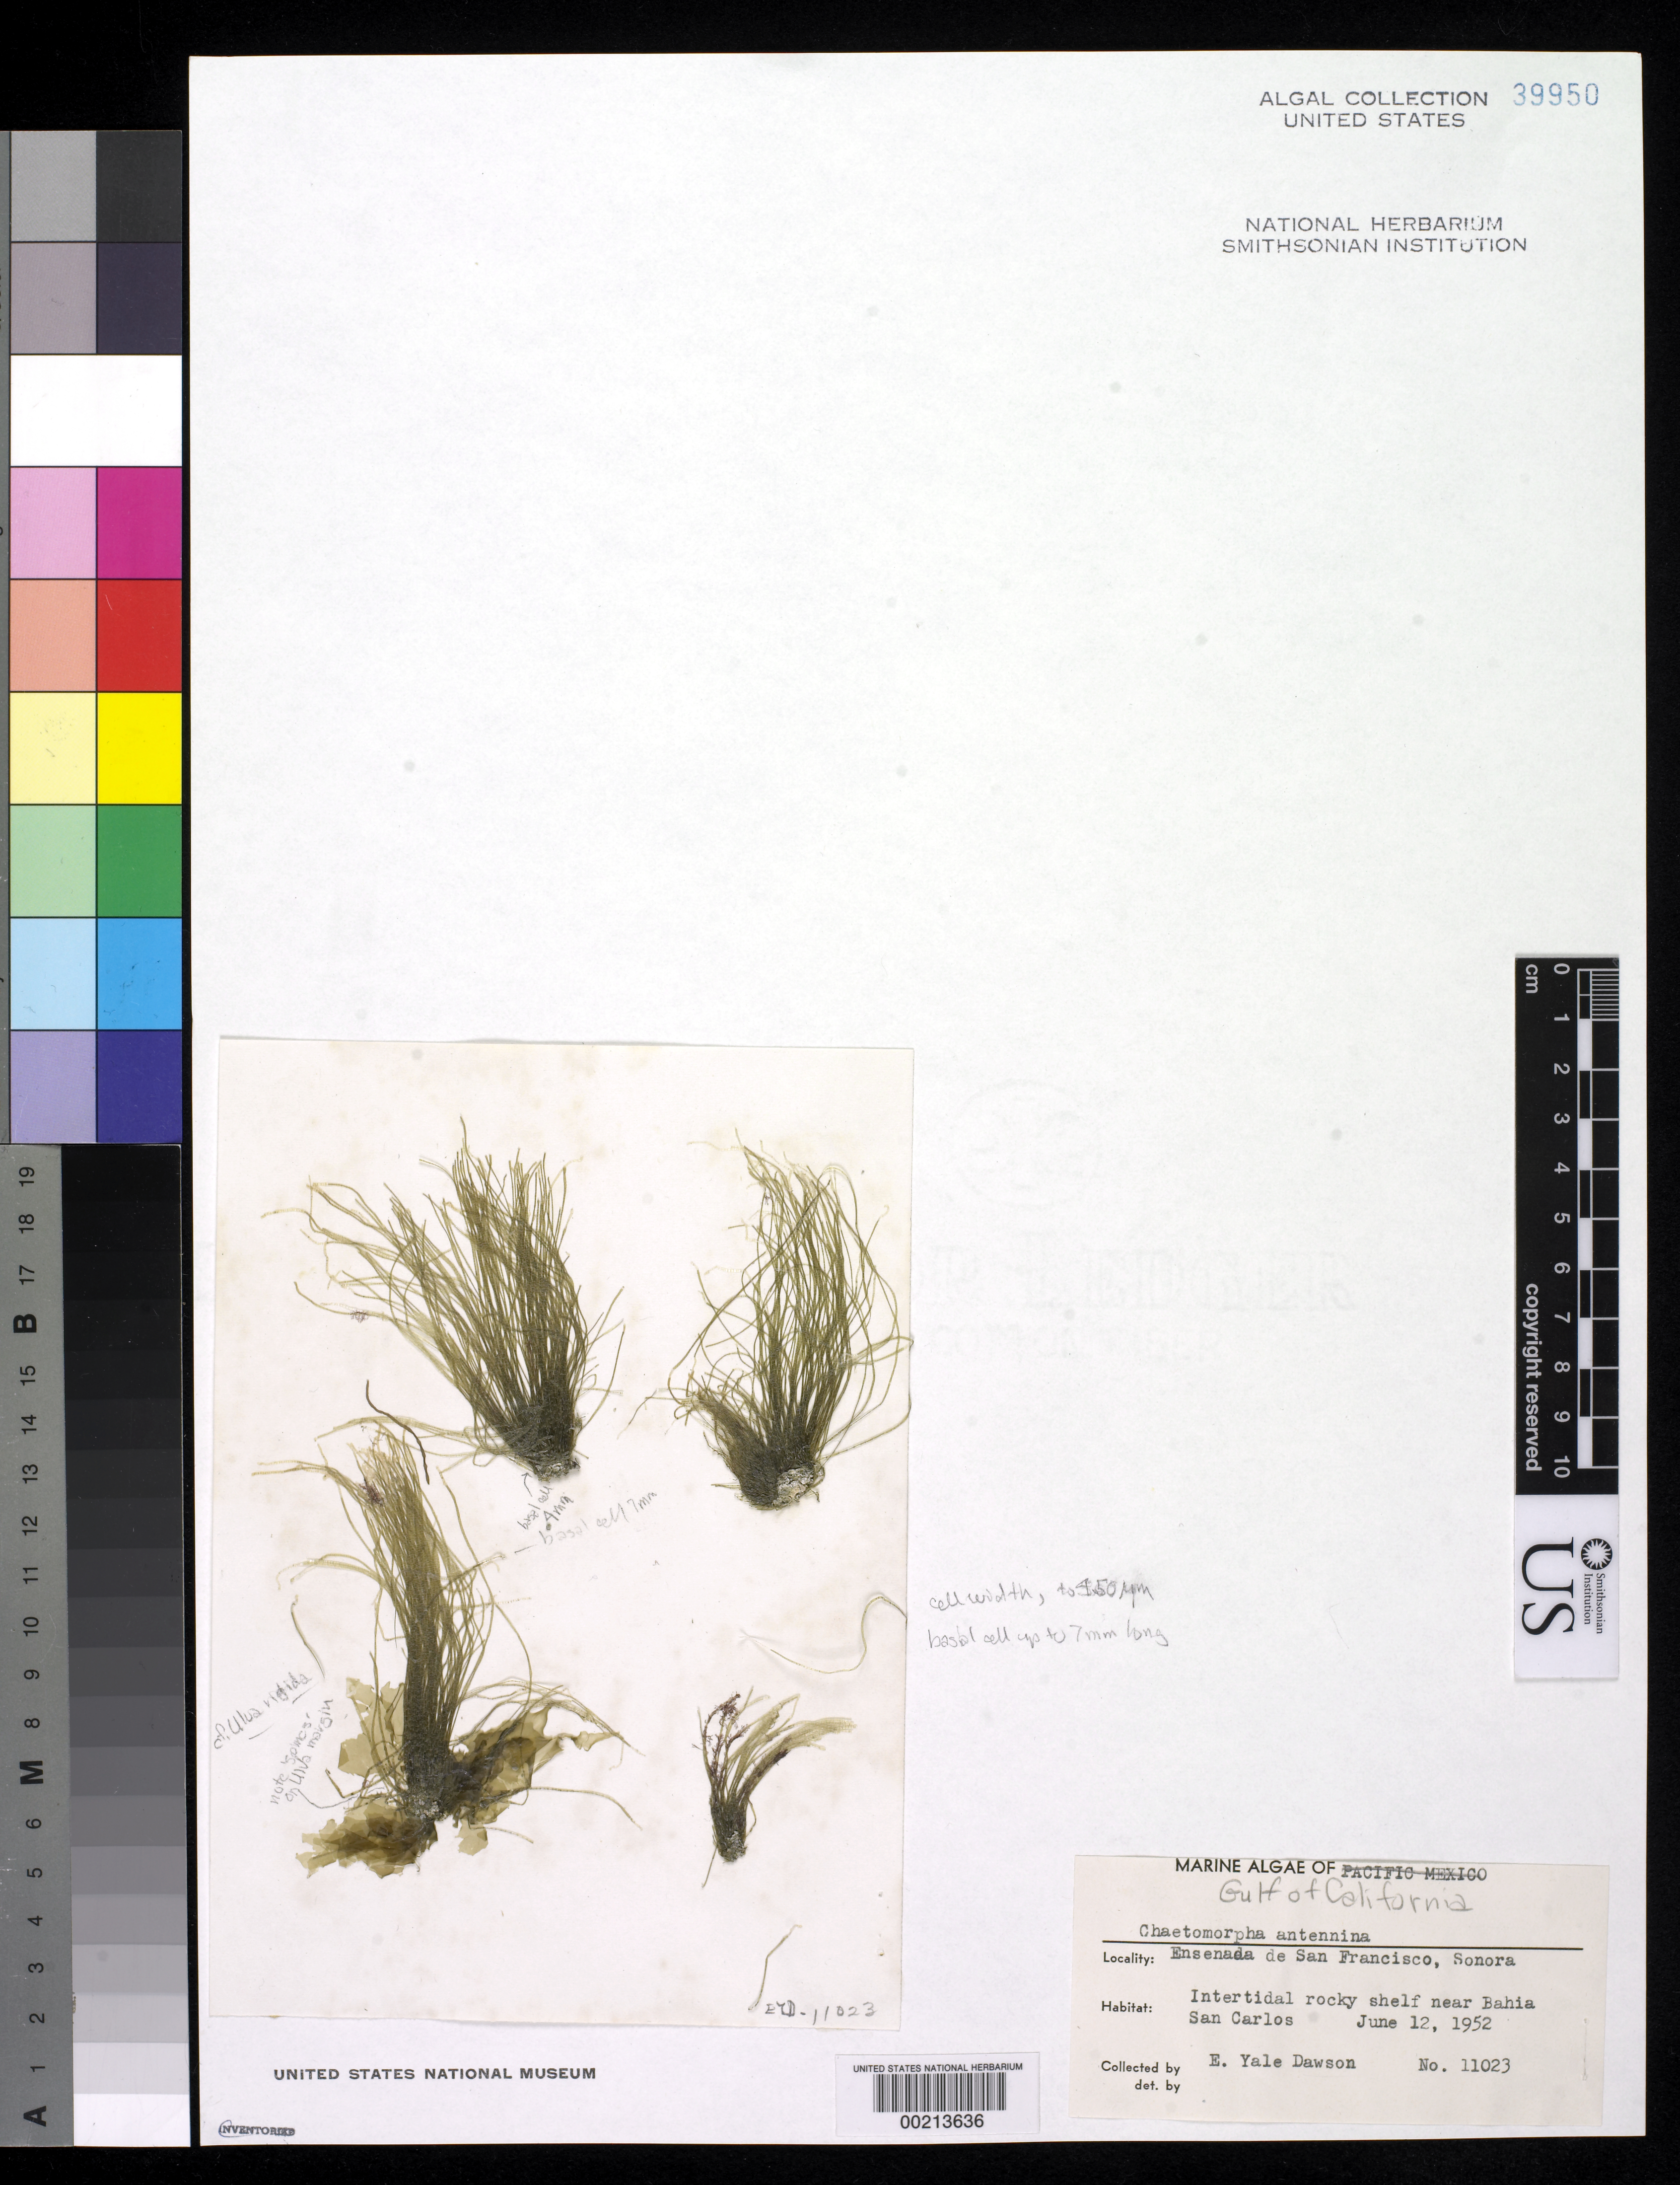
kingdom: Plantae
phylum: Chlorophyta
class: Ulvophyceae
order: Cladophorales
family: Cladophoraceae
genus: Chaetomorpha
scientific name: Chaetomorpha antennina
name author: (Bory) Kütz.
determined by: Dawson, E. Y.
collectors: E. Y. Dawson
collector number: EYD 11023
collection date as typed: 12 Jun 1952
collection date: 1952-06-12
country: Mexico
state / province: Sonora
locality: Ensenada de San Francisco, near Bahia San Carlos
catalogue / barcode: US 39950